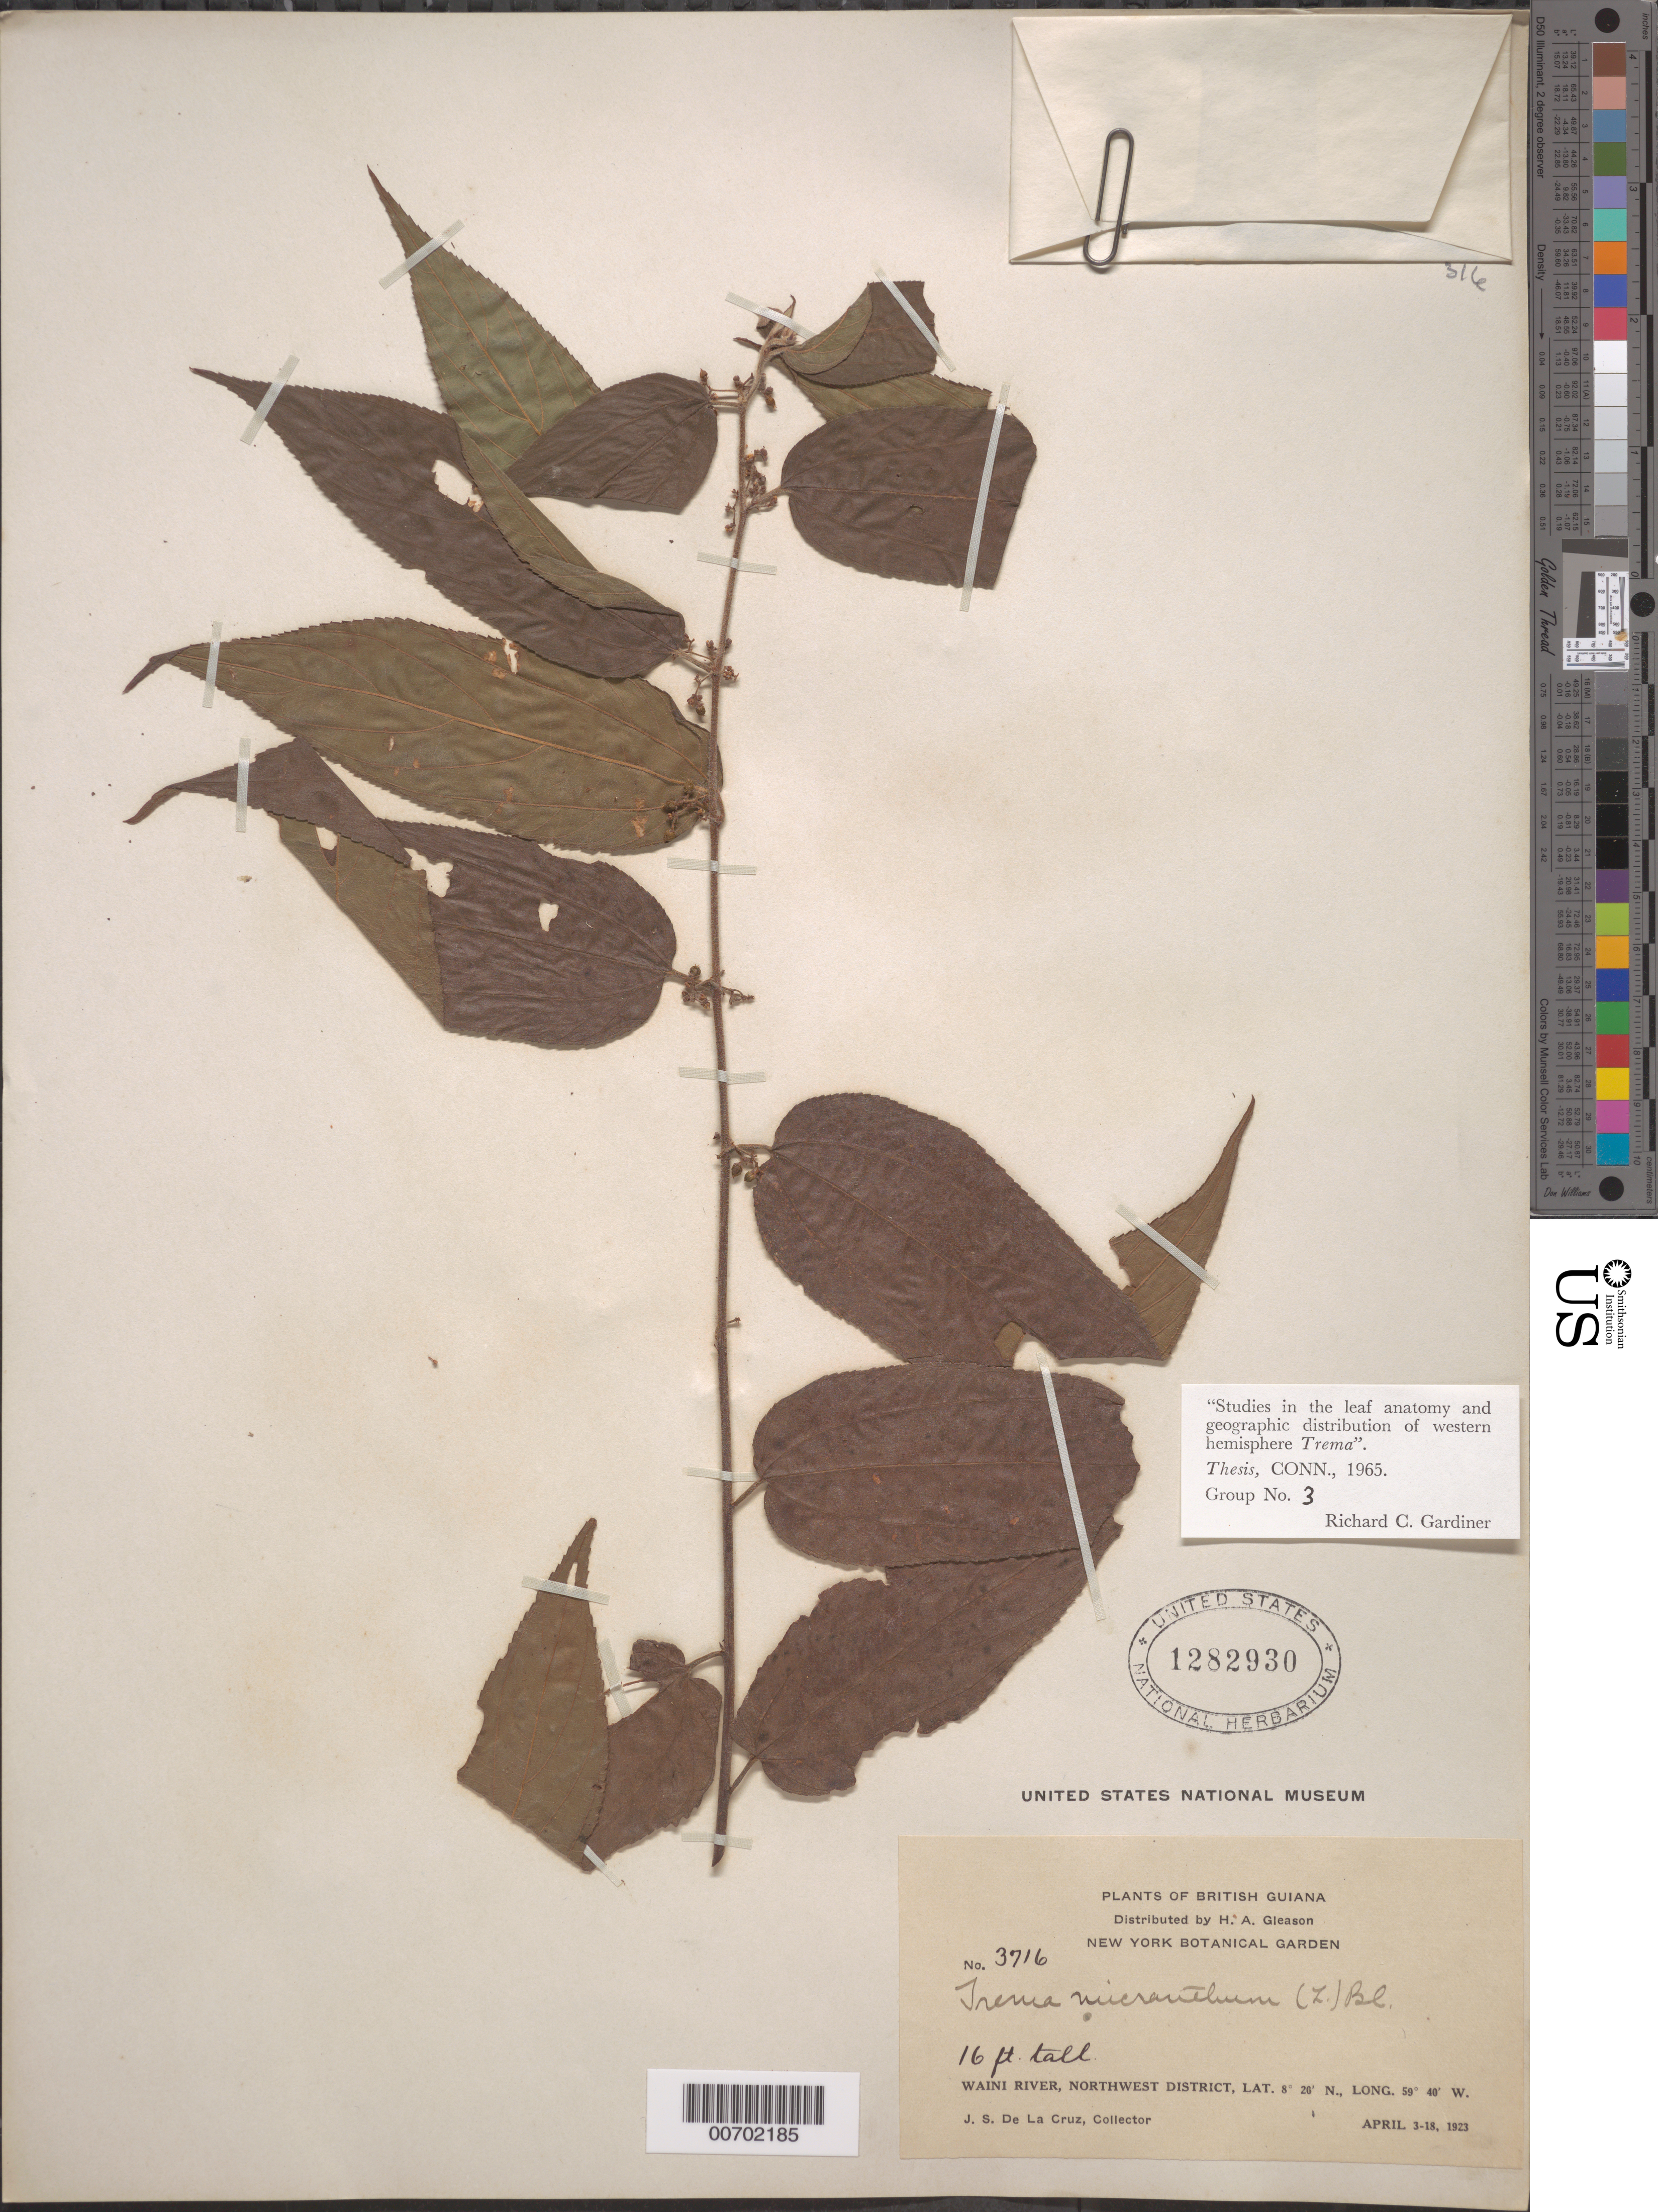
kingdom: Plantae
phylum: Tracheophyta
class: Magnoliopsida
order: Rosales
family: Cannabaceae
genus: Trema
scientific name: Trema micranthum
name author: (L.) Blume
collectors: J. S. de la Cruz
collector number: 3716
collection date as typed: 3-Apr-23 to 18-Apr-23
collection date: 1923-04-03/1923-04-18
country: Guyana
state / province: Barima-Waini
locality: Waini R., NW District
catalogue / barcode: US 1282930